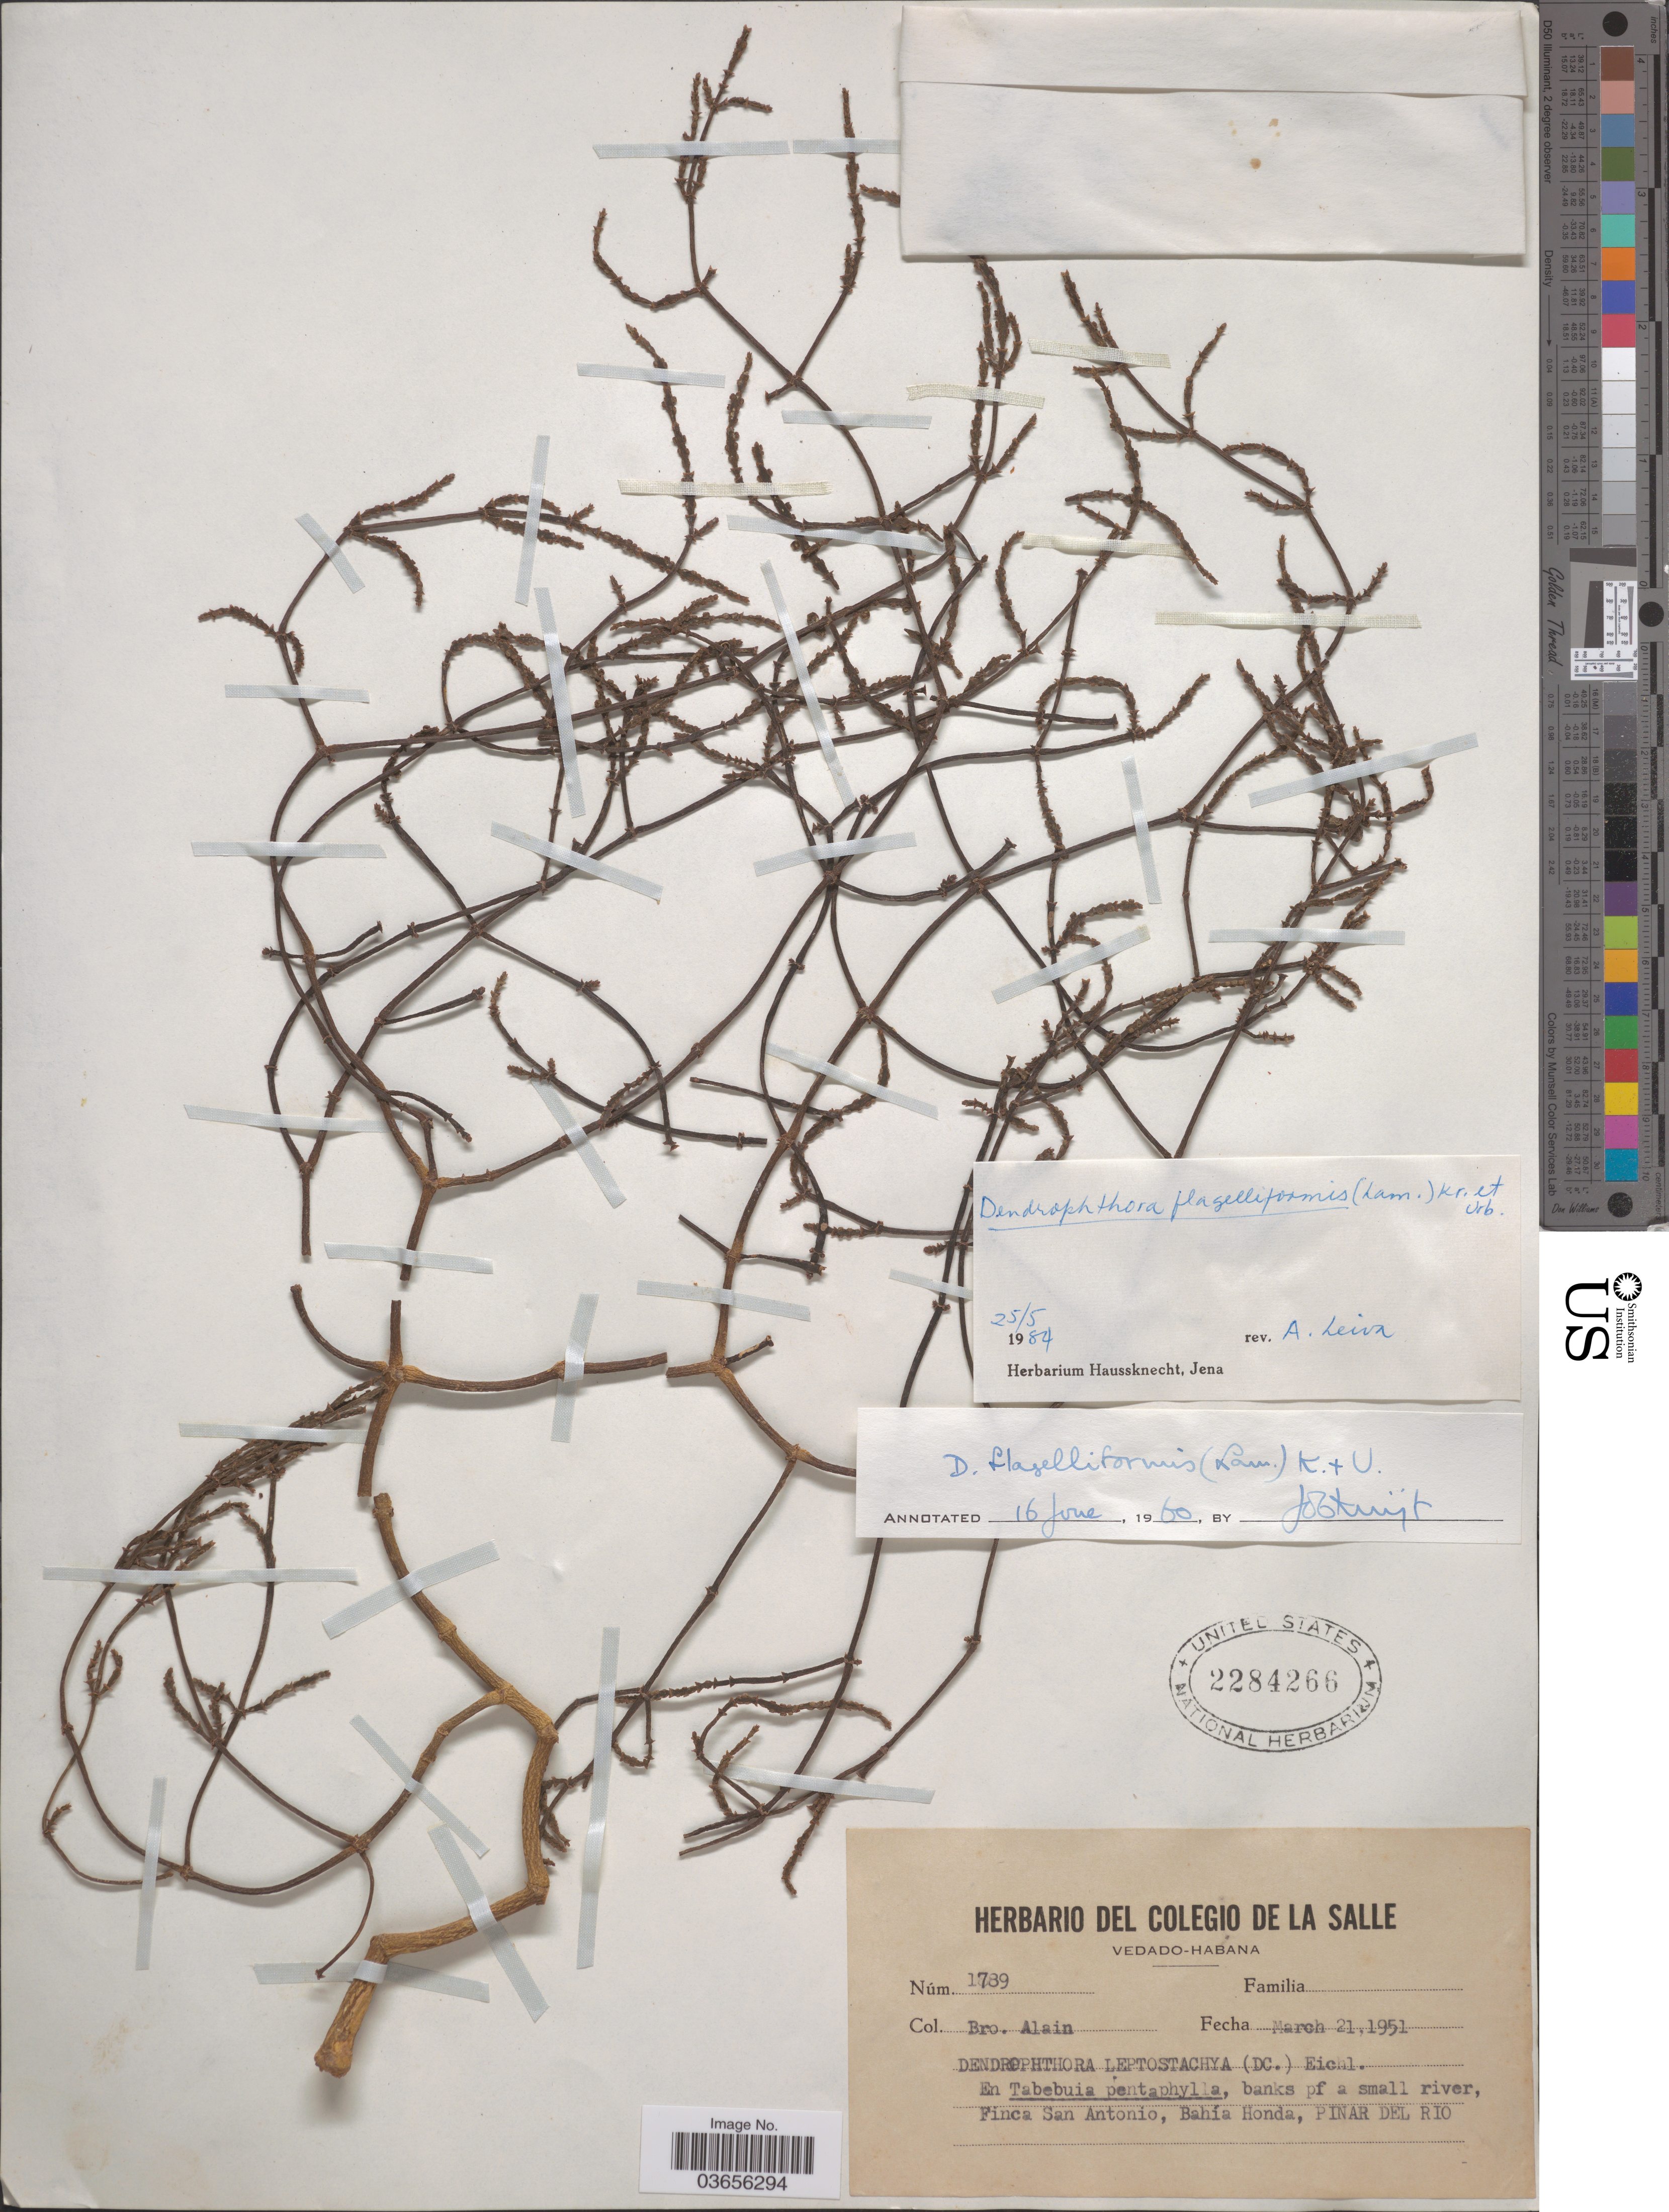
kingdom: Plantae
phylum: Tracheophyta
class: Magnoliopsida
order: Santalales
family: Viscaceae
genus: Dendrophthora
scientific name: Dendrophthora flagelliformis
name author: (Lam.) Krug & Urb.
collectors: A. H. Liogier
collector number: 1789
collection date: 1951-03-21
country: Cuba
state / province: Pinar del Río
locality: Finca San Antonio, Bahía Honda.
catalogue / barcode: US 2284266